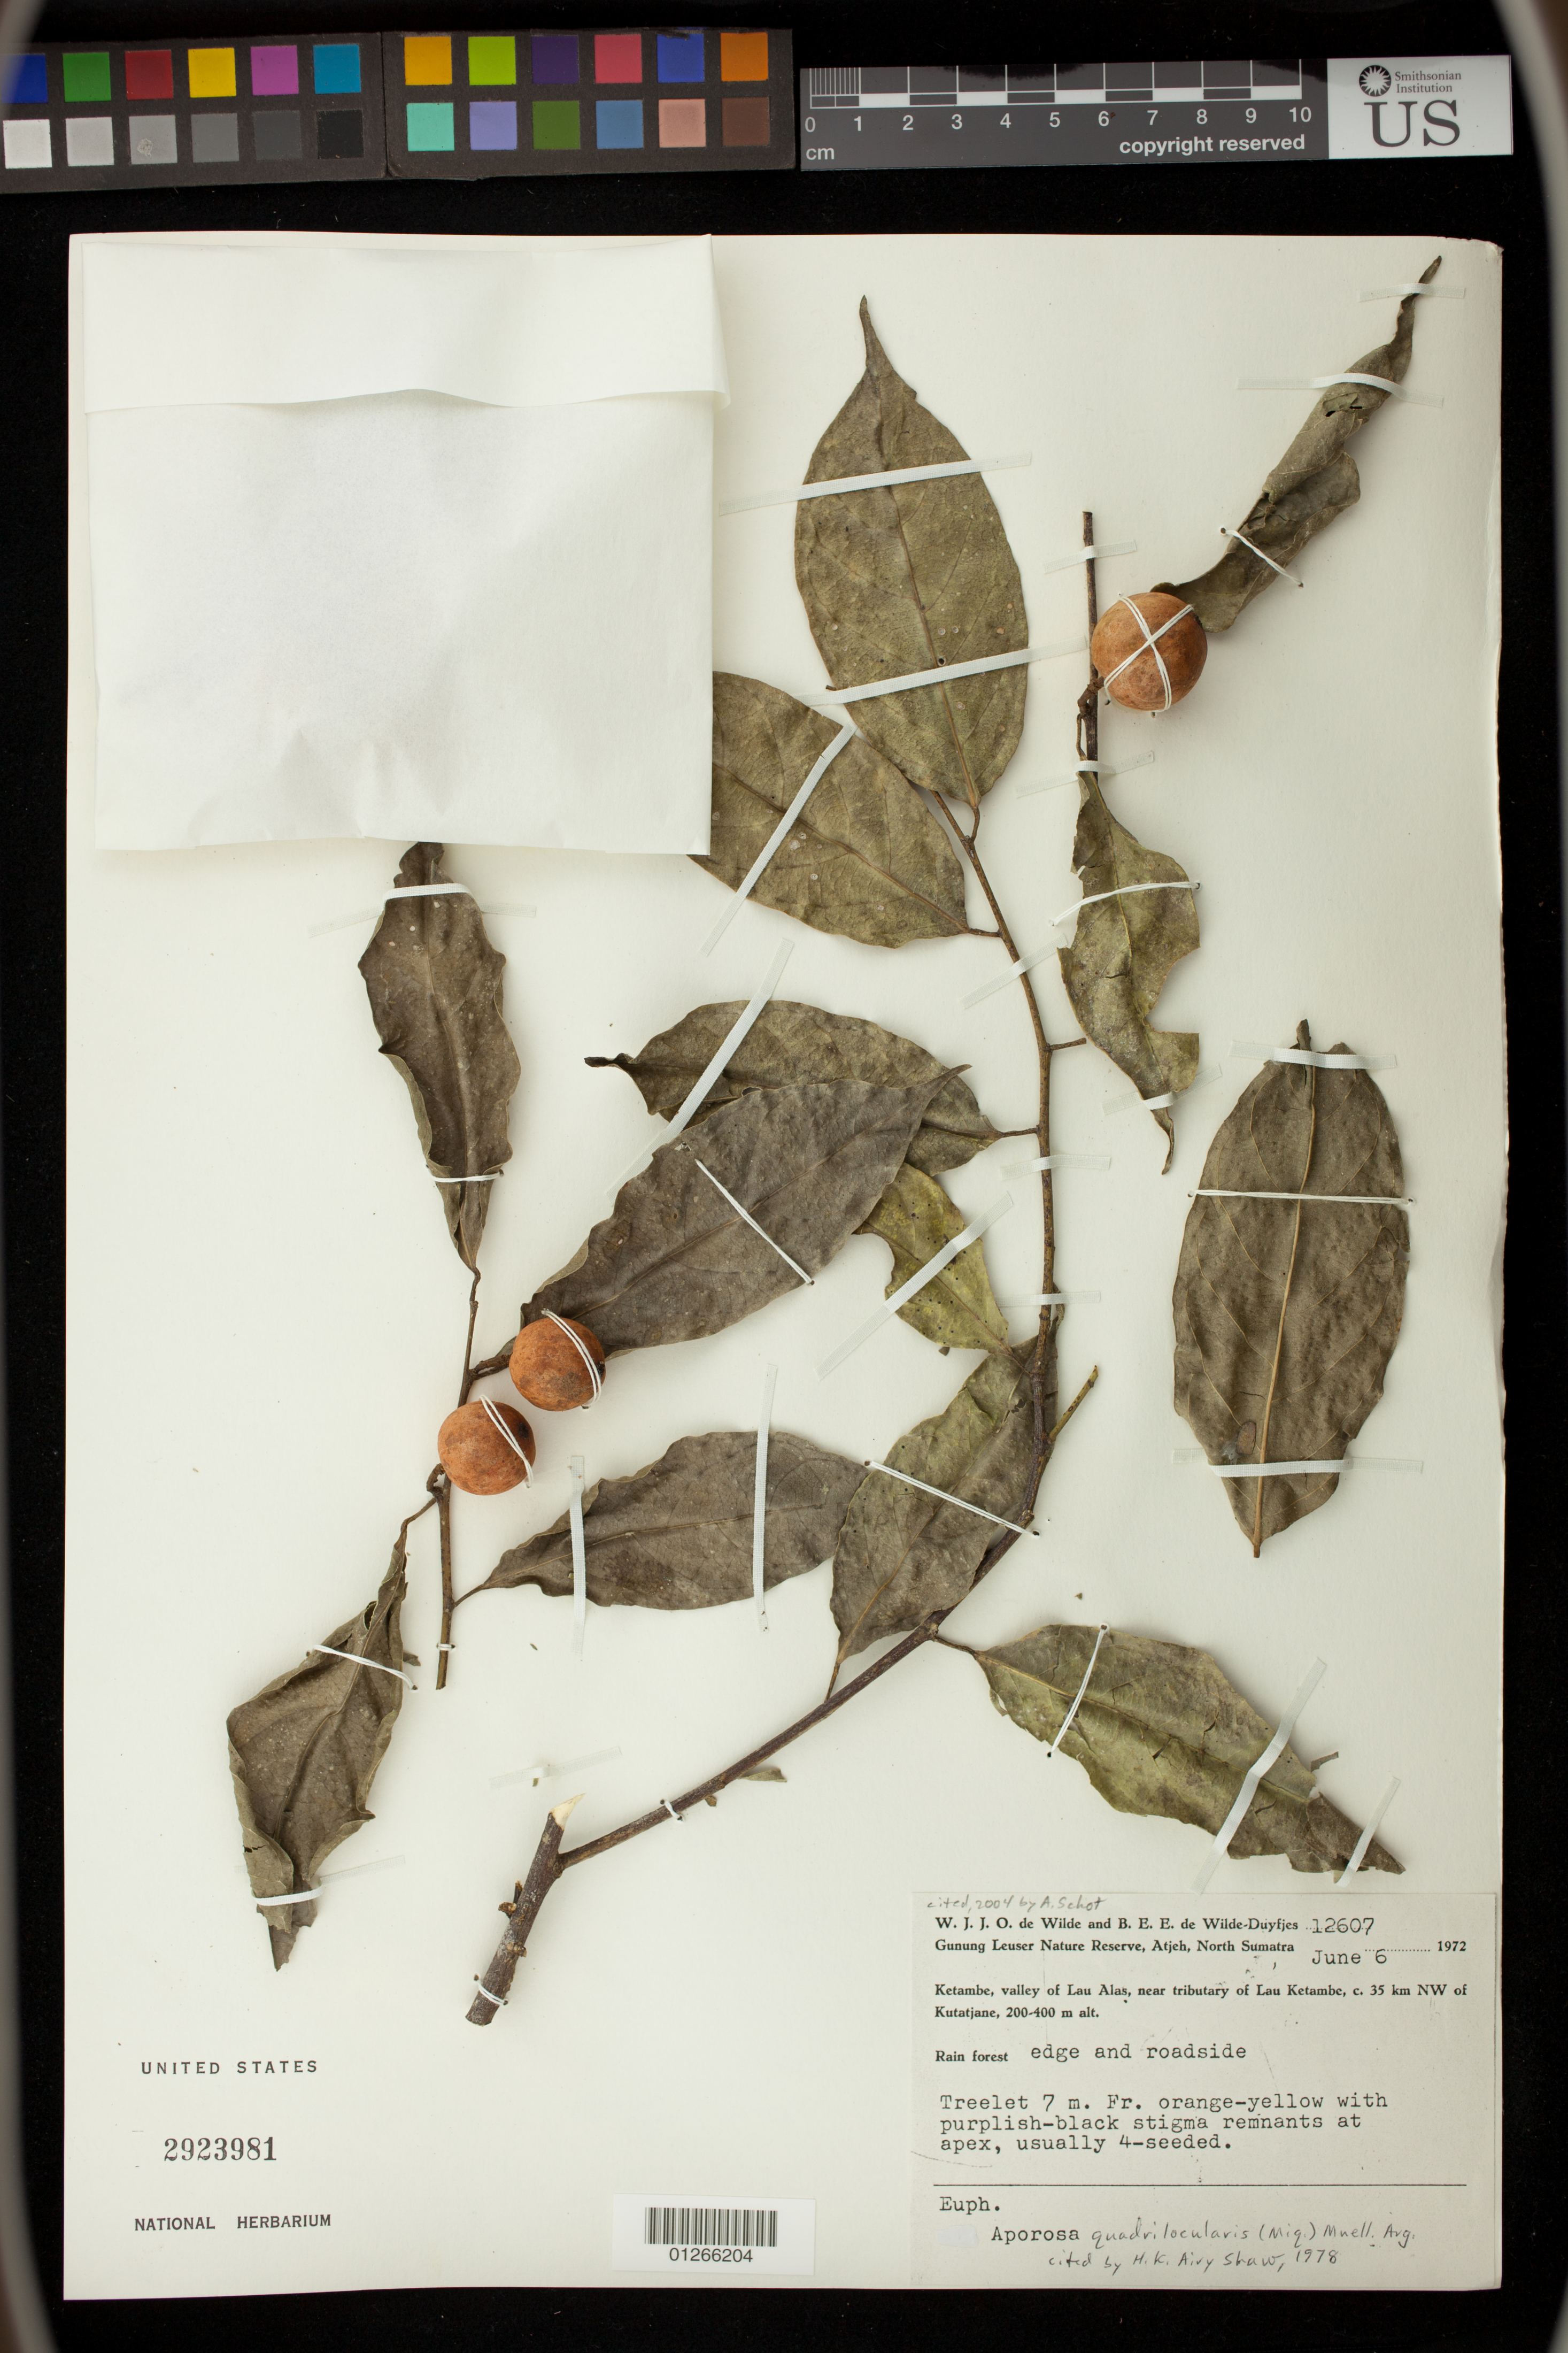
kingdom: Plantae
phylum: Tracheophyta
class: Magnoliopsida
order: Malpighiales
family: Phyllanthaceae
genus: Aporosa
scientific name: Aporosa quadrilocularis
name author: (Miq.) Müll. Arg.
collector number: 12607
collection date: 1972-06-06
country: Indonesia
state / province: Sumatra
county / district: Aceh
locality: Gunnung Leuser Nature Reserve, Atjeh, North Sumatra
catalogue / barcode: US 2923981